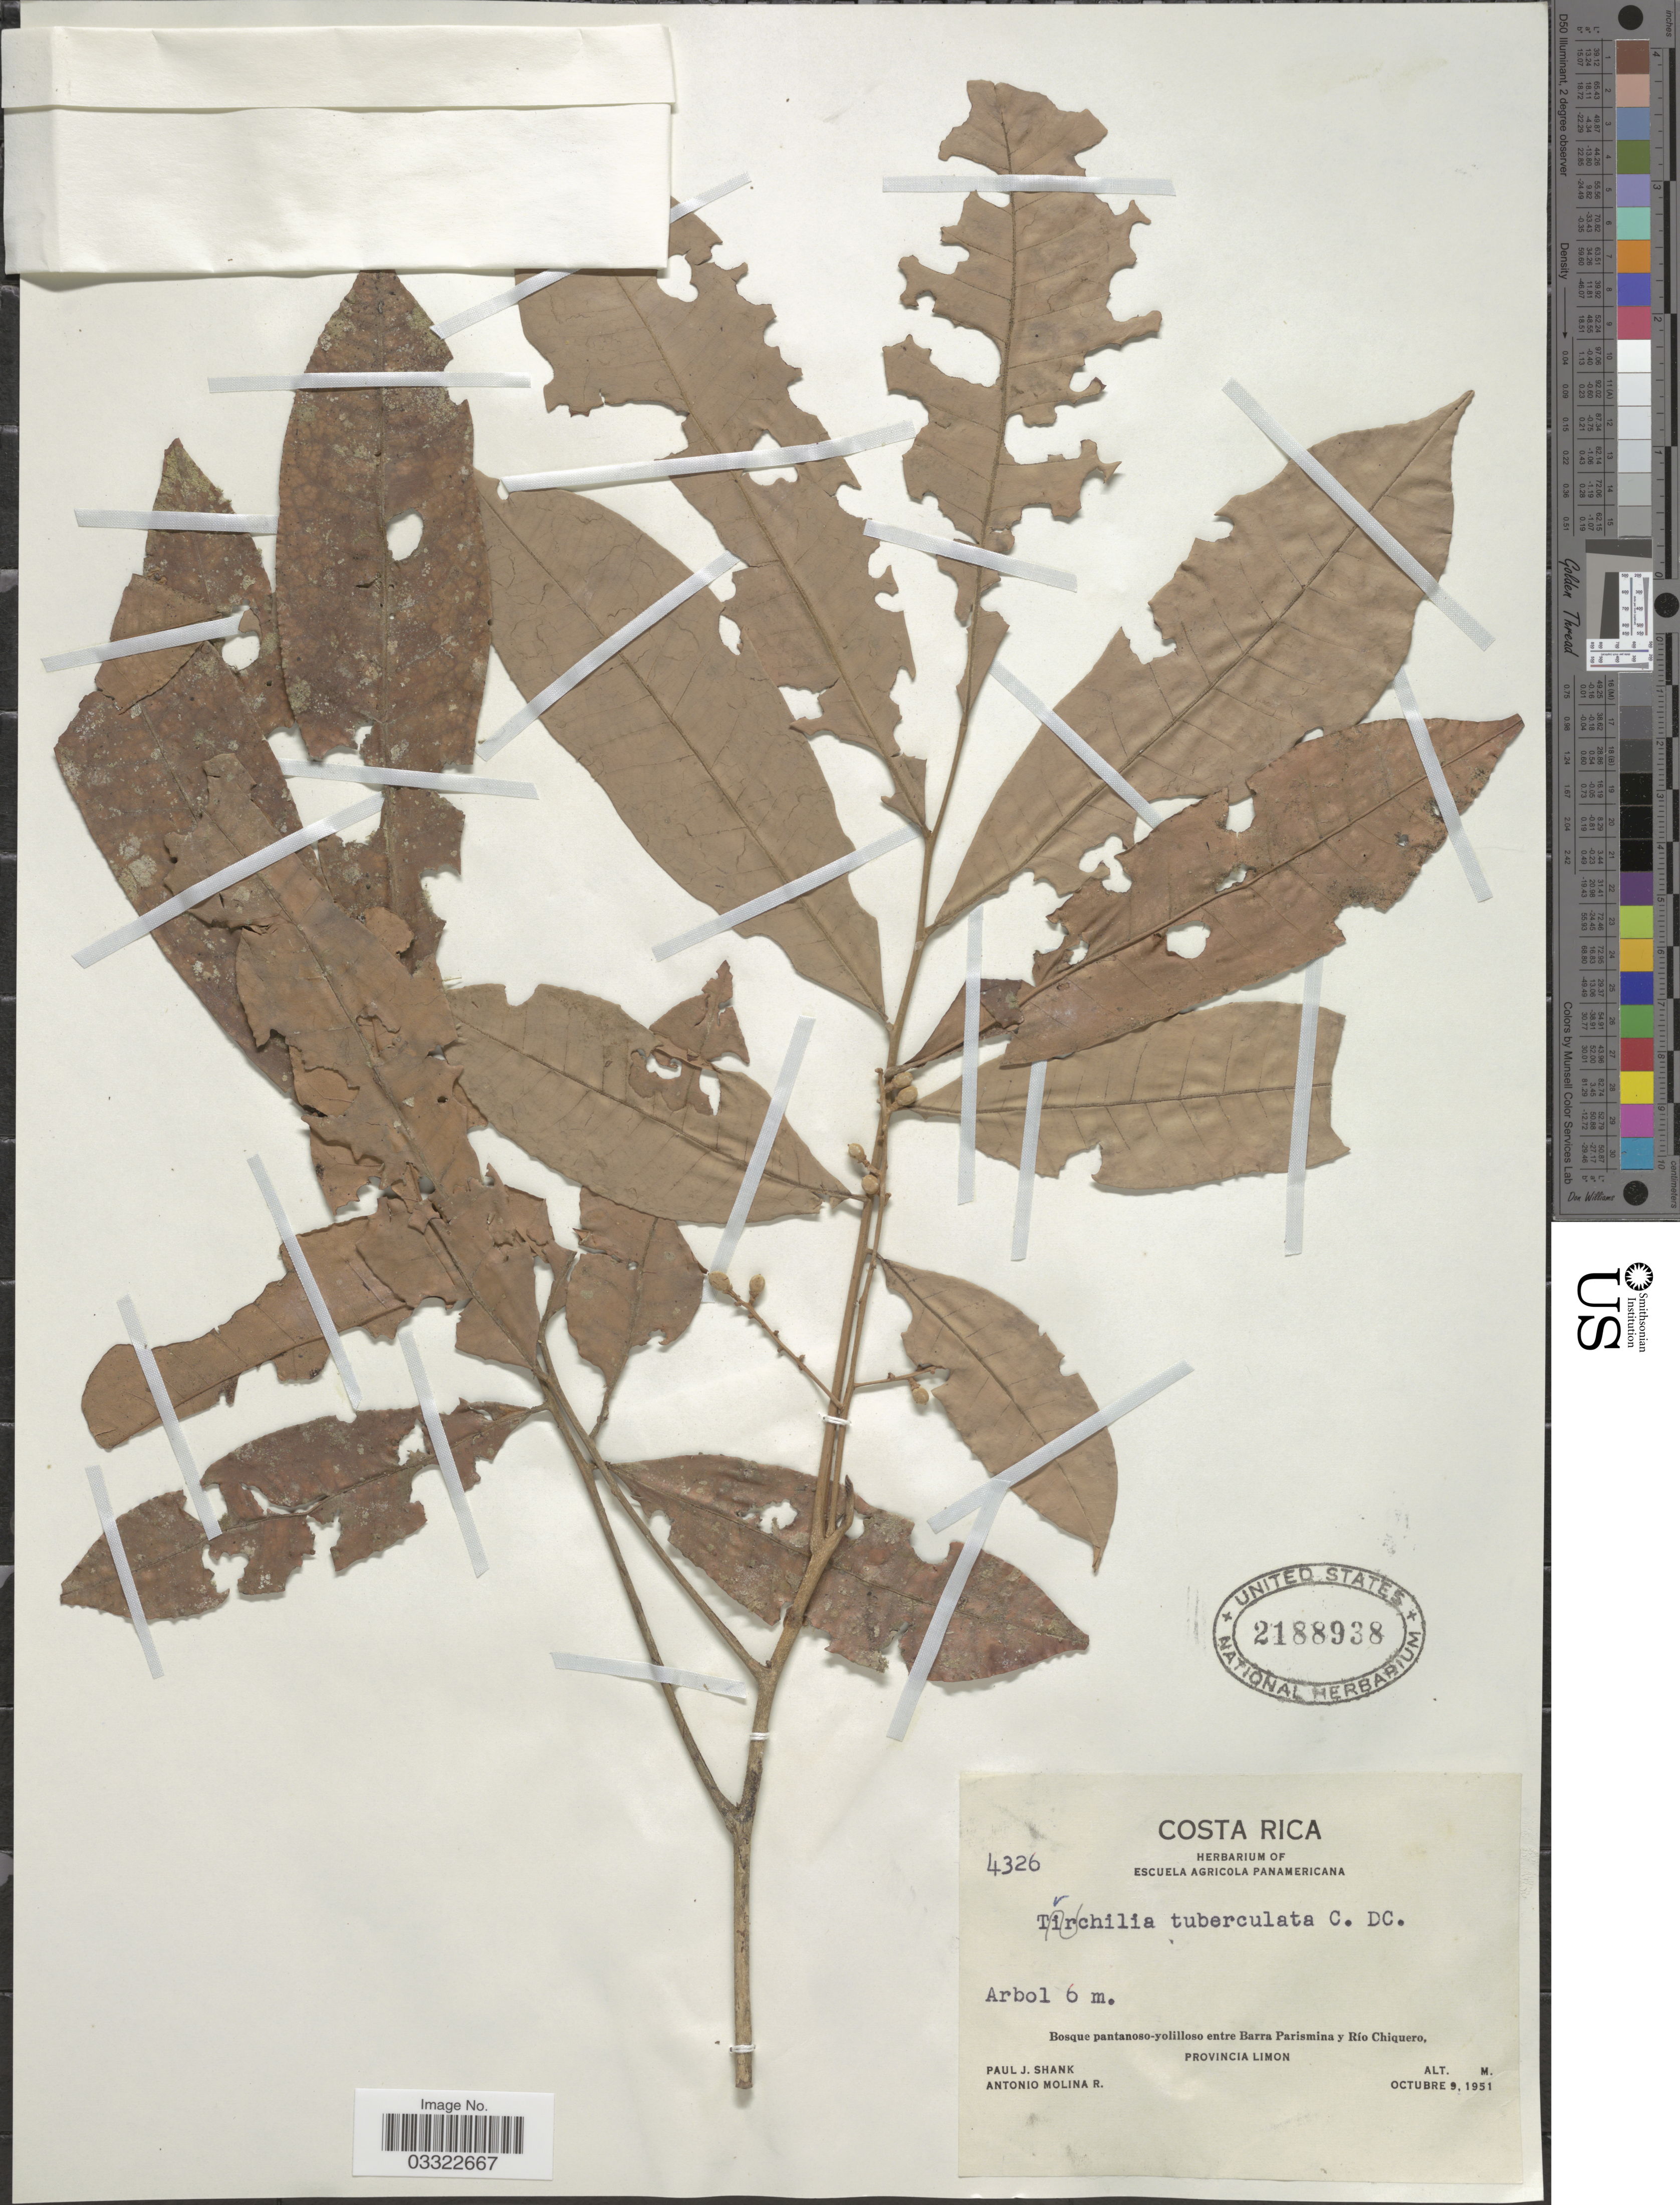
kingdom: Plantae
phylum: Tracheophyta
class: Magnoliopsida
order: Sapindales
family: Meliaceae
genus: Trichilia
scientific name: Trichilia tuberculata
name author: (Triana & Planch.) C. DC.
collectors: P. J. Shank & A. Molina R.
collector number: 4326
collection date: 1951-10-09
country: Costa Rica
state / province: Limón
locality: Bosque pantanoso-yolilloso entre Barra Parismina y Río Chiquero.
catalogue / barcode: US 2188938